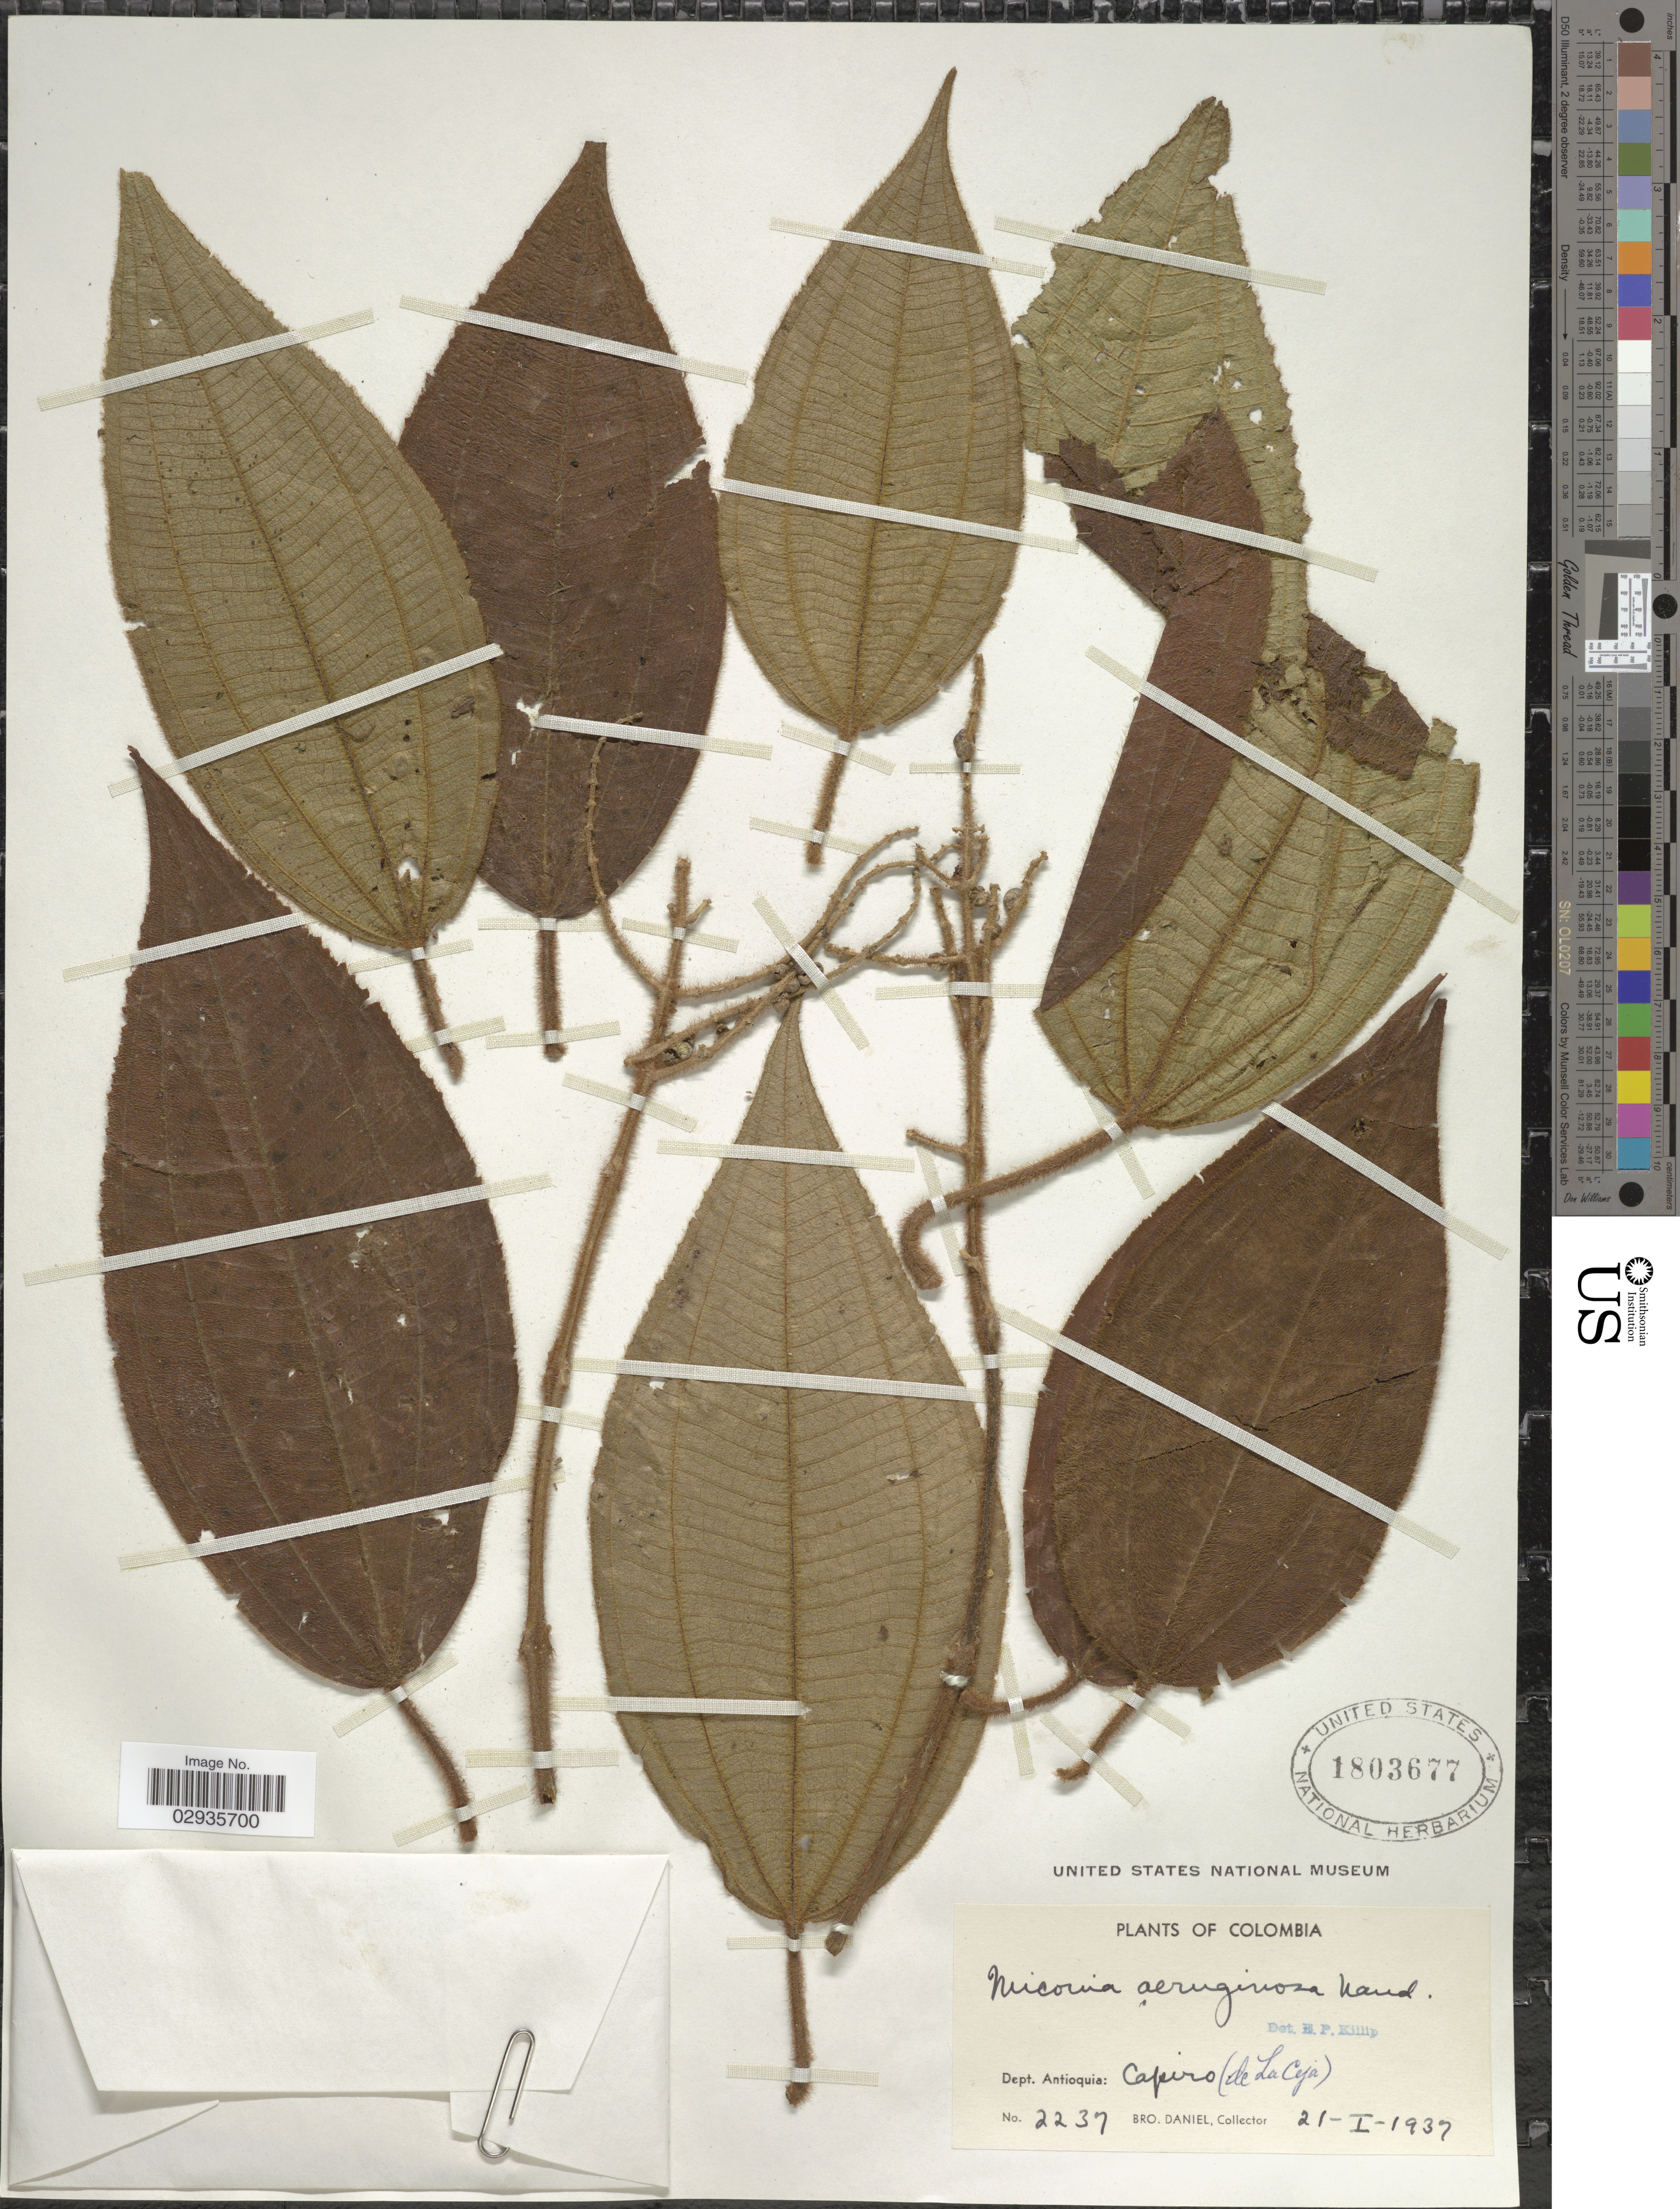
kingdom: Plantae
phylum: Tracheophyta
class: Magnoliopsida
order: Myrtales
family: Melastomataceae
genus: Miconia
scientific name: Miconia aeruginosa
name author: Naudin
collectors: Bro. Daniel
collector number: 2237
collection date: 1937-01-21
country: Colombia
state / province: Antioquia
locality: Dept. Antioquia: Capiro (de la Ceja).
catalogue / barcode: US 1803677